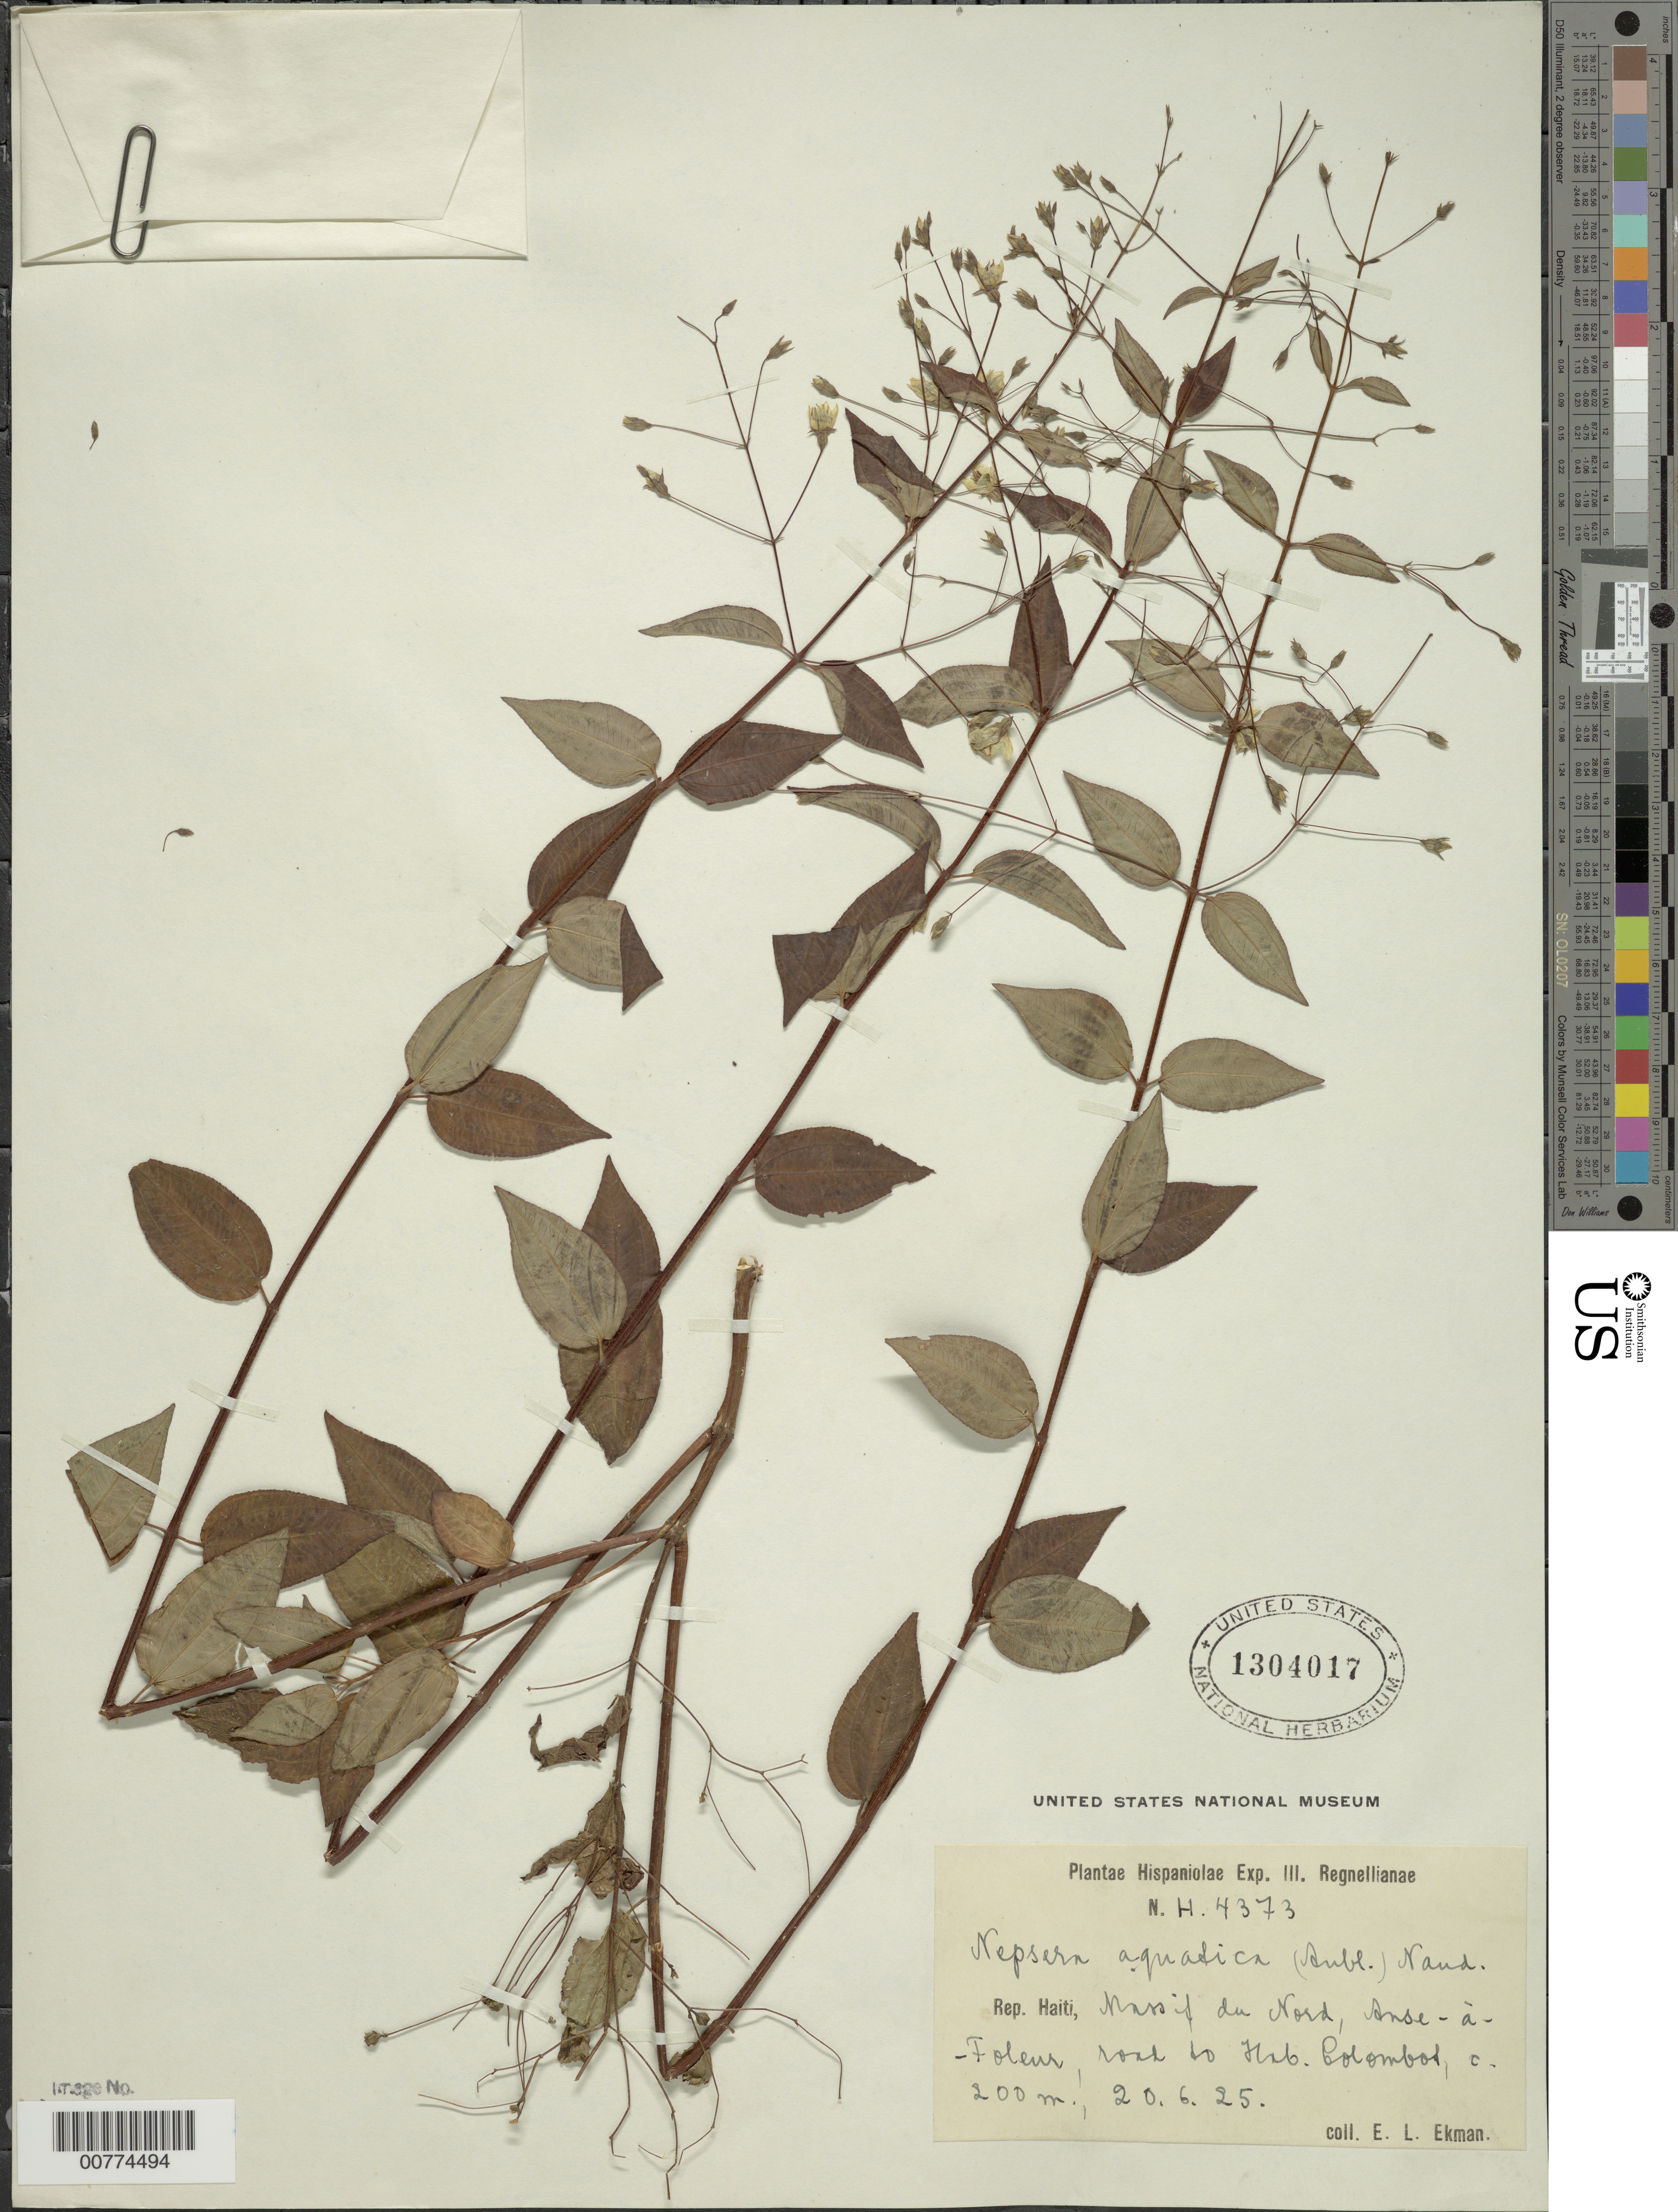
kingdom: Plantae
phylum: Tracheophyta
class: Magnoliopsida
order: Myrtales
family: Melastomataceae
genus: Nepsera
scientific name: Nepsera aquatica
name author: (Aubl.) Naudin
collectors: E. L. Ekman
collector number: H 4373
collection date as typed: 20 Jun 1925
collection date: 1925-06-20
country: Haiti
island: Hispaniola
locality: Massif du Nord, Anse-à-Foleur, road to Hab. Colombot.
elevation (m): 200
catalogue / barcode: US 1304017